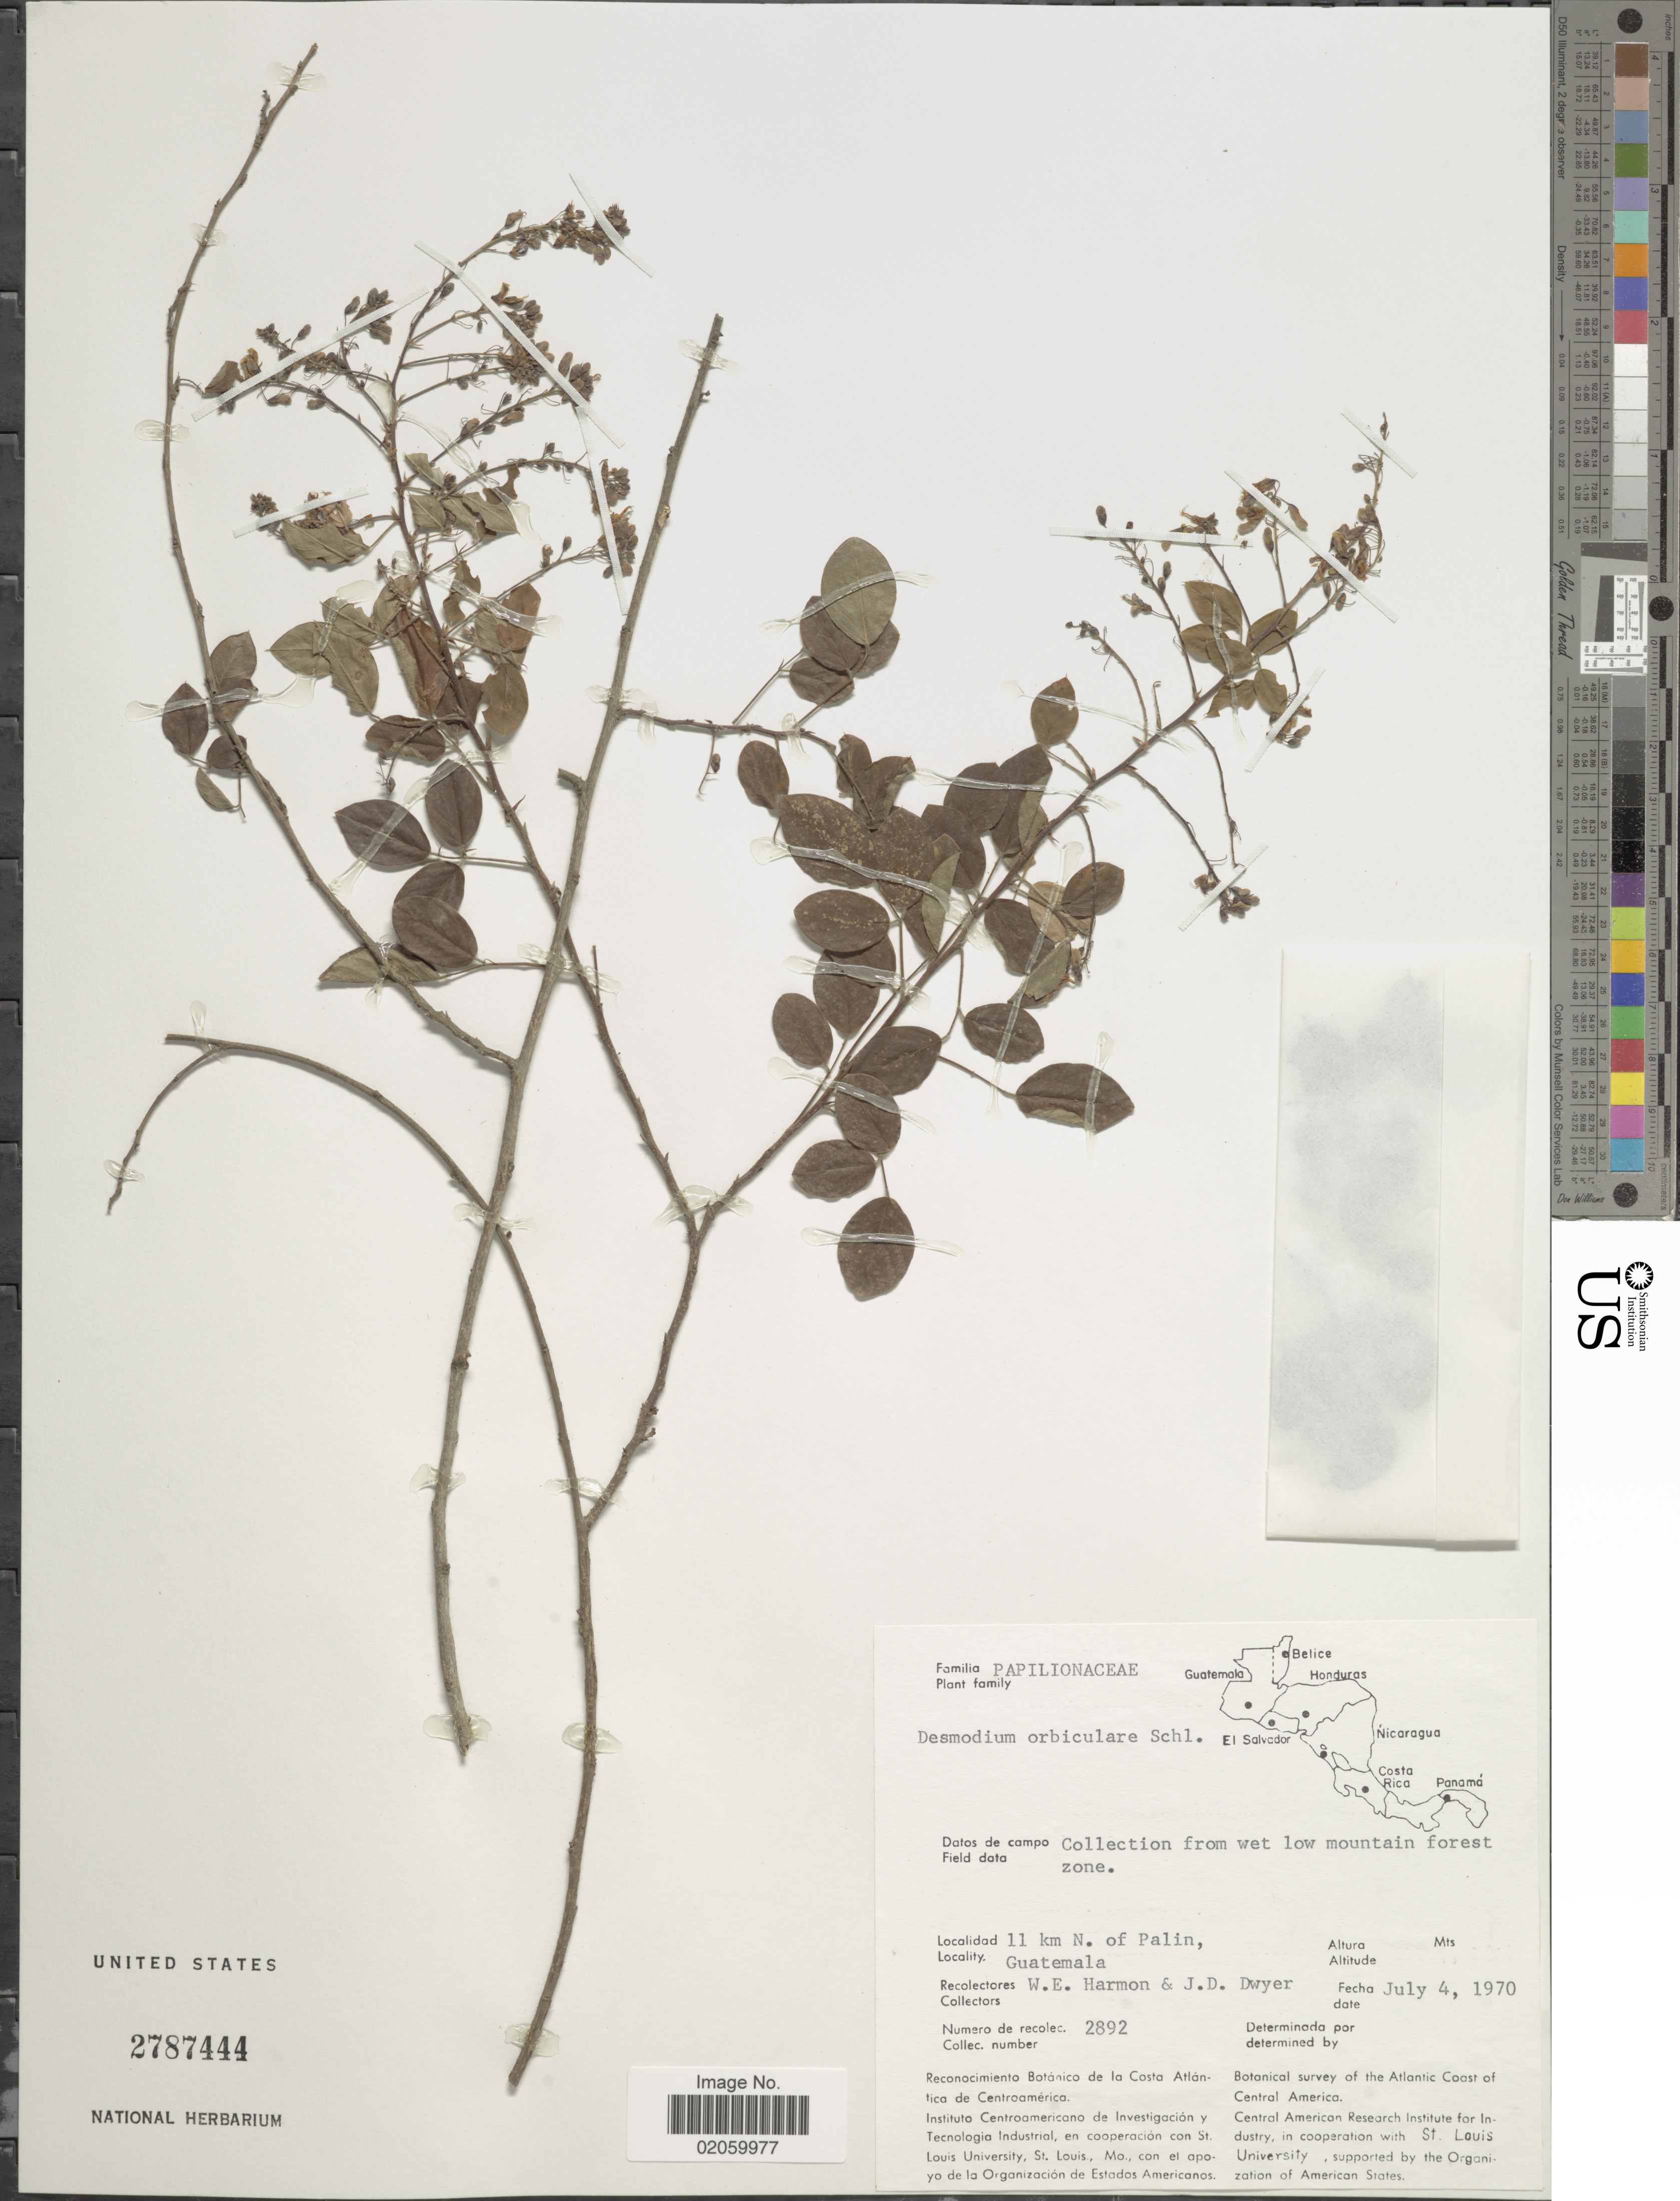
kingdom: Plantae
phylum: Tracheophyta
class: Magnoliopsida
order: Fabales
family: Fabaceae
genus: Desmodium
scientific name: Desmodium orbiculare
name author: Schltdl.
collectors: W. E. Harmon & J. D. Dwyer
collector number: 2892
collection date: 1970-07-04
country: Guatemala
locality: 11 km N. of Palin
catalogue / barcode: US 2787444